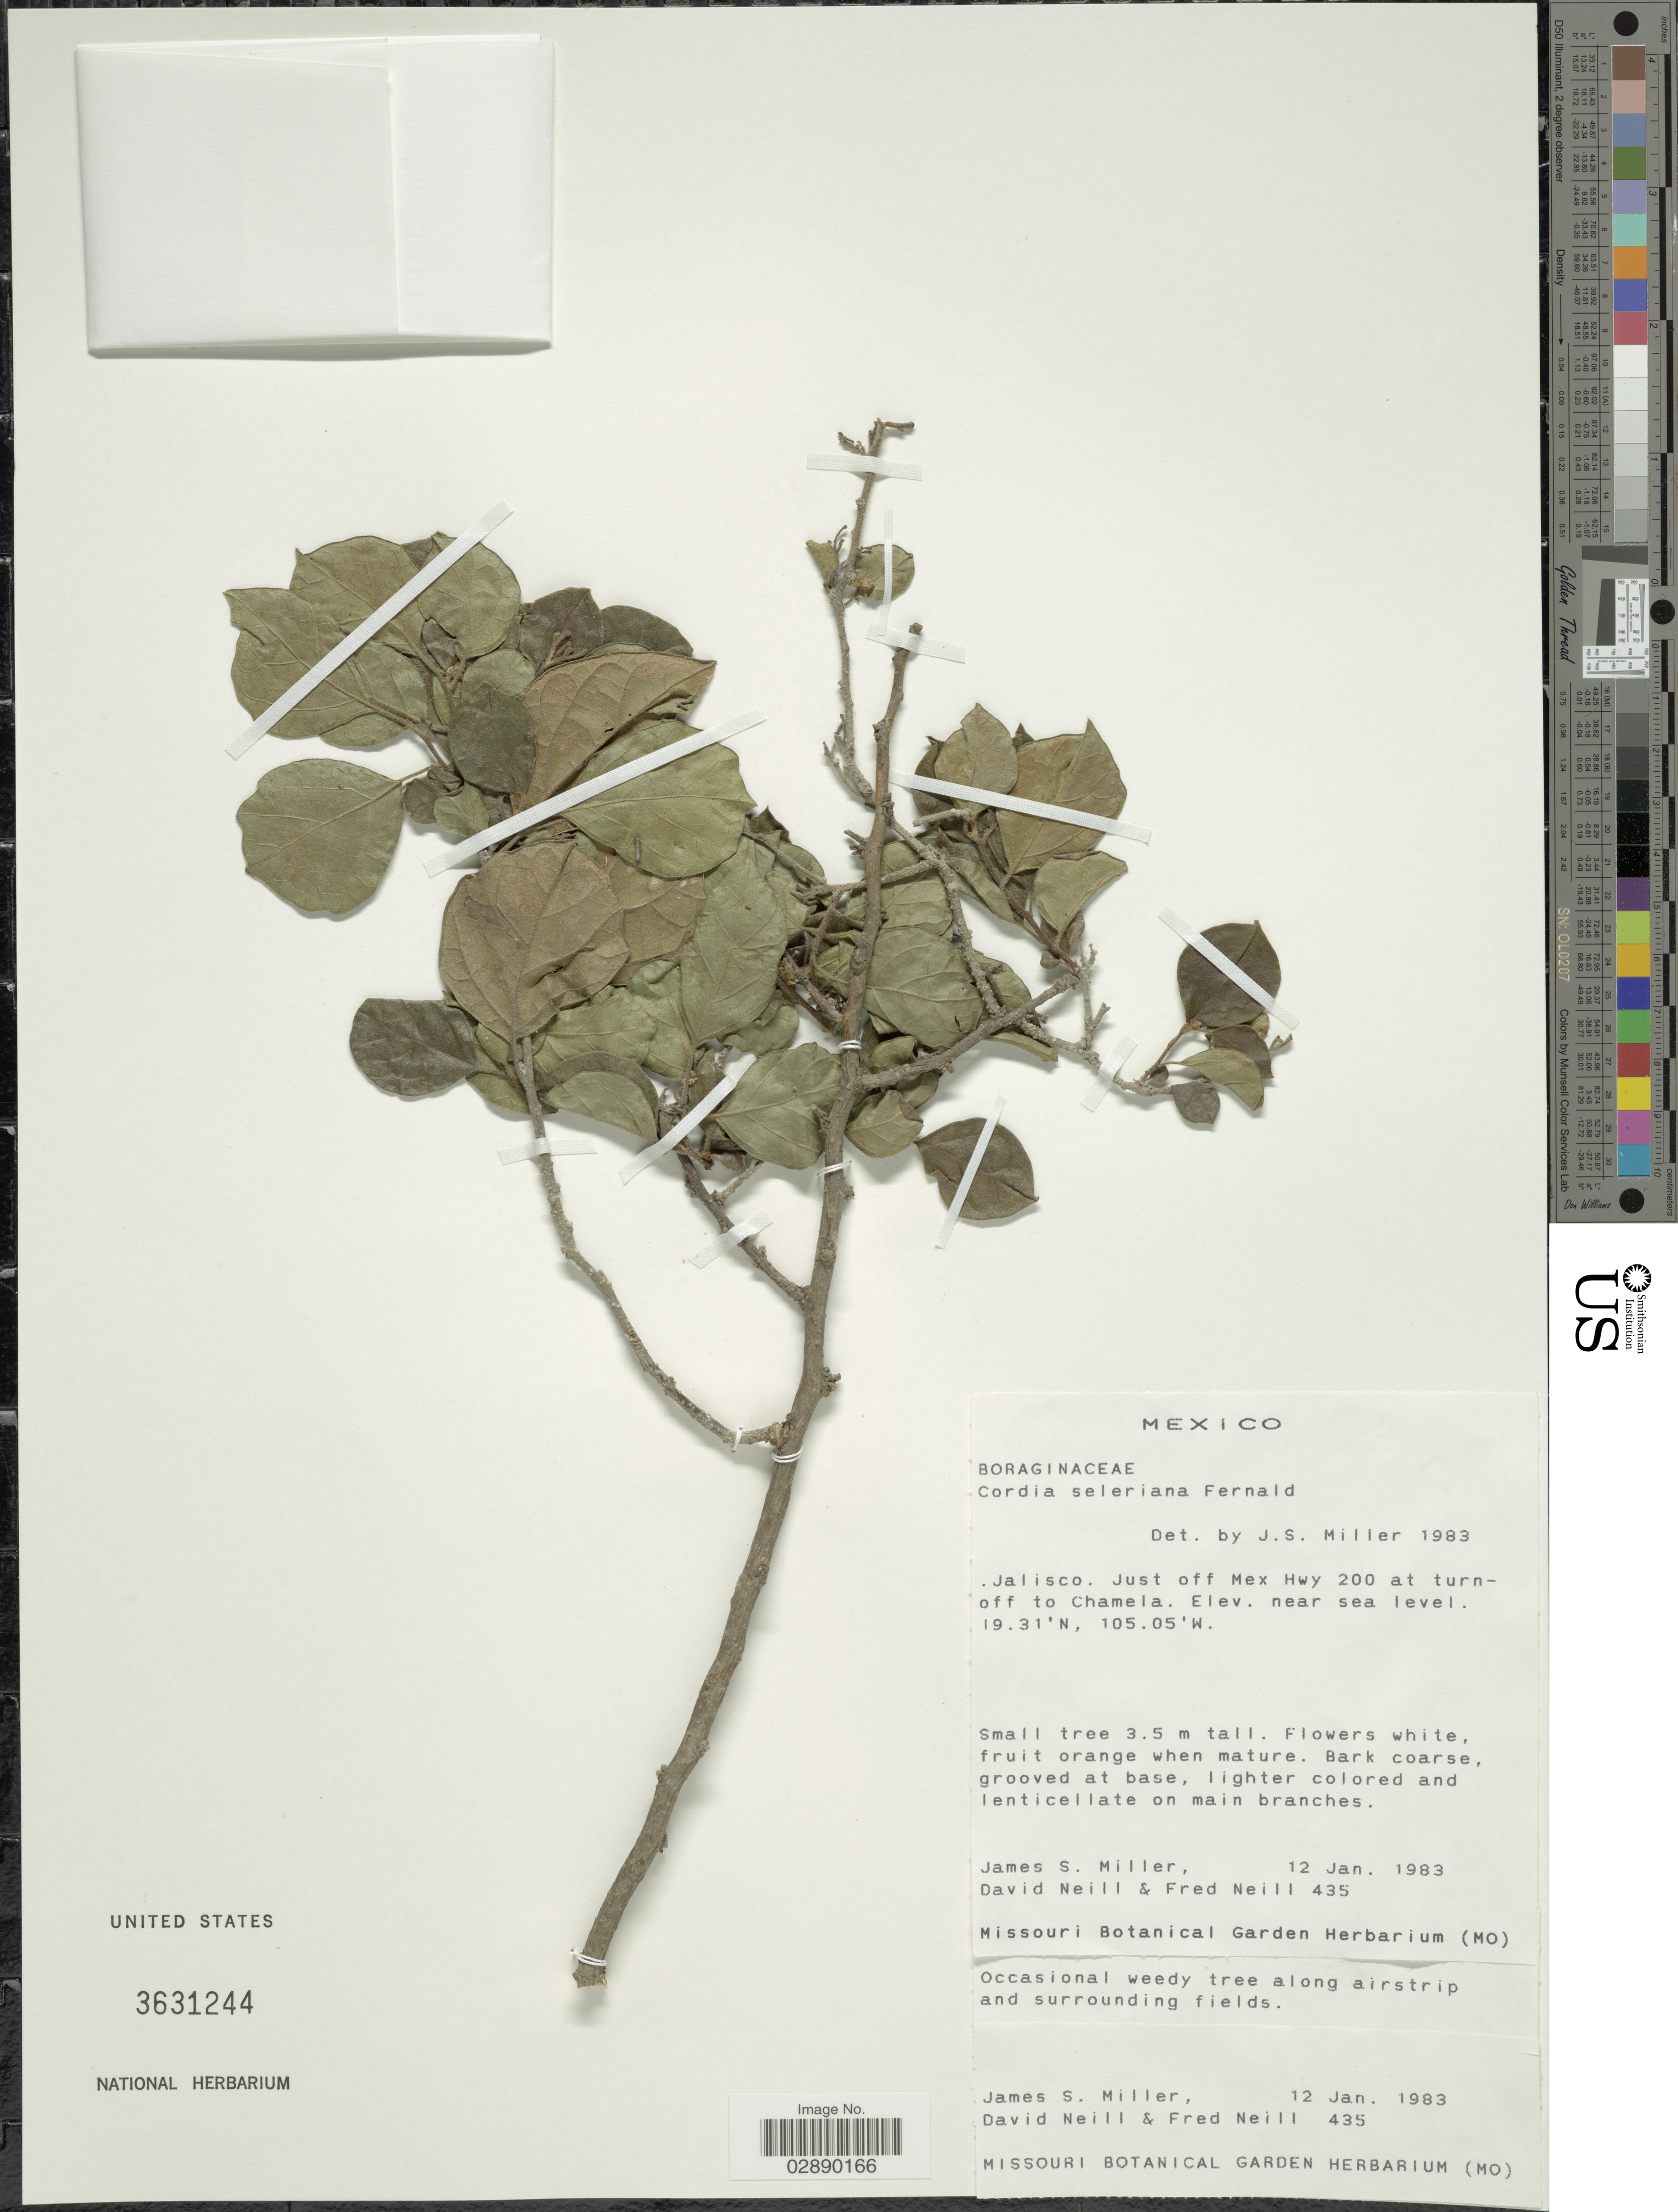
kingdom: Plantae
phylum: Tracheophyta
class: Magnoliopsida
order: Boraginales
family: Cordiaceae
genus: Cordia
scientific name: Cordia seleriana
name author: Fernald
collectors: J. S. Miller, D. Neill & F. Neill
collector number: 435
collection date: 1983-01-12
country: Mexico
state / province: Jalisco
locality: Just off Mex Hwy 200 at turnoff to Chamela.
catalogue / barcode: US 3631244